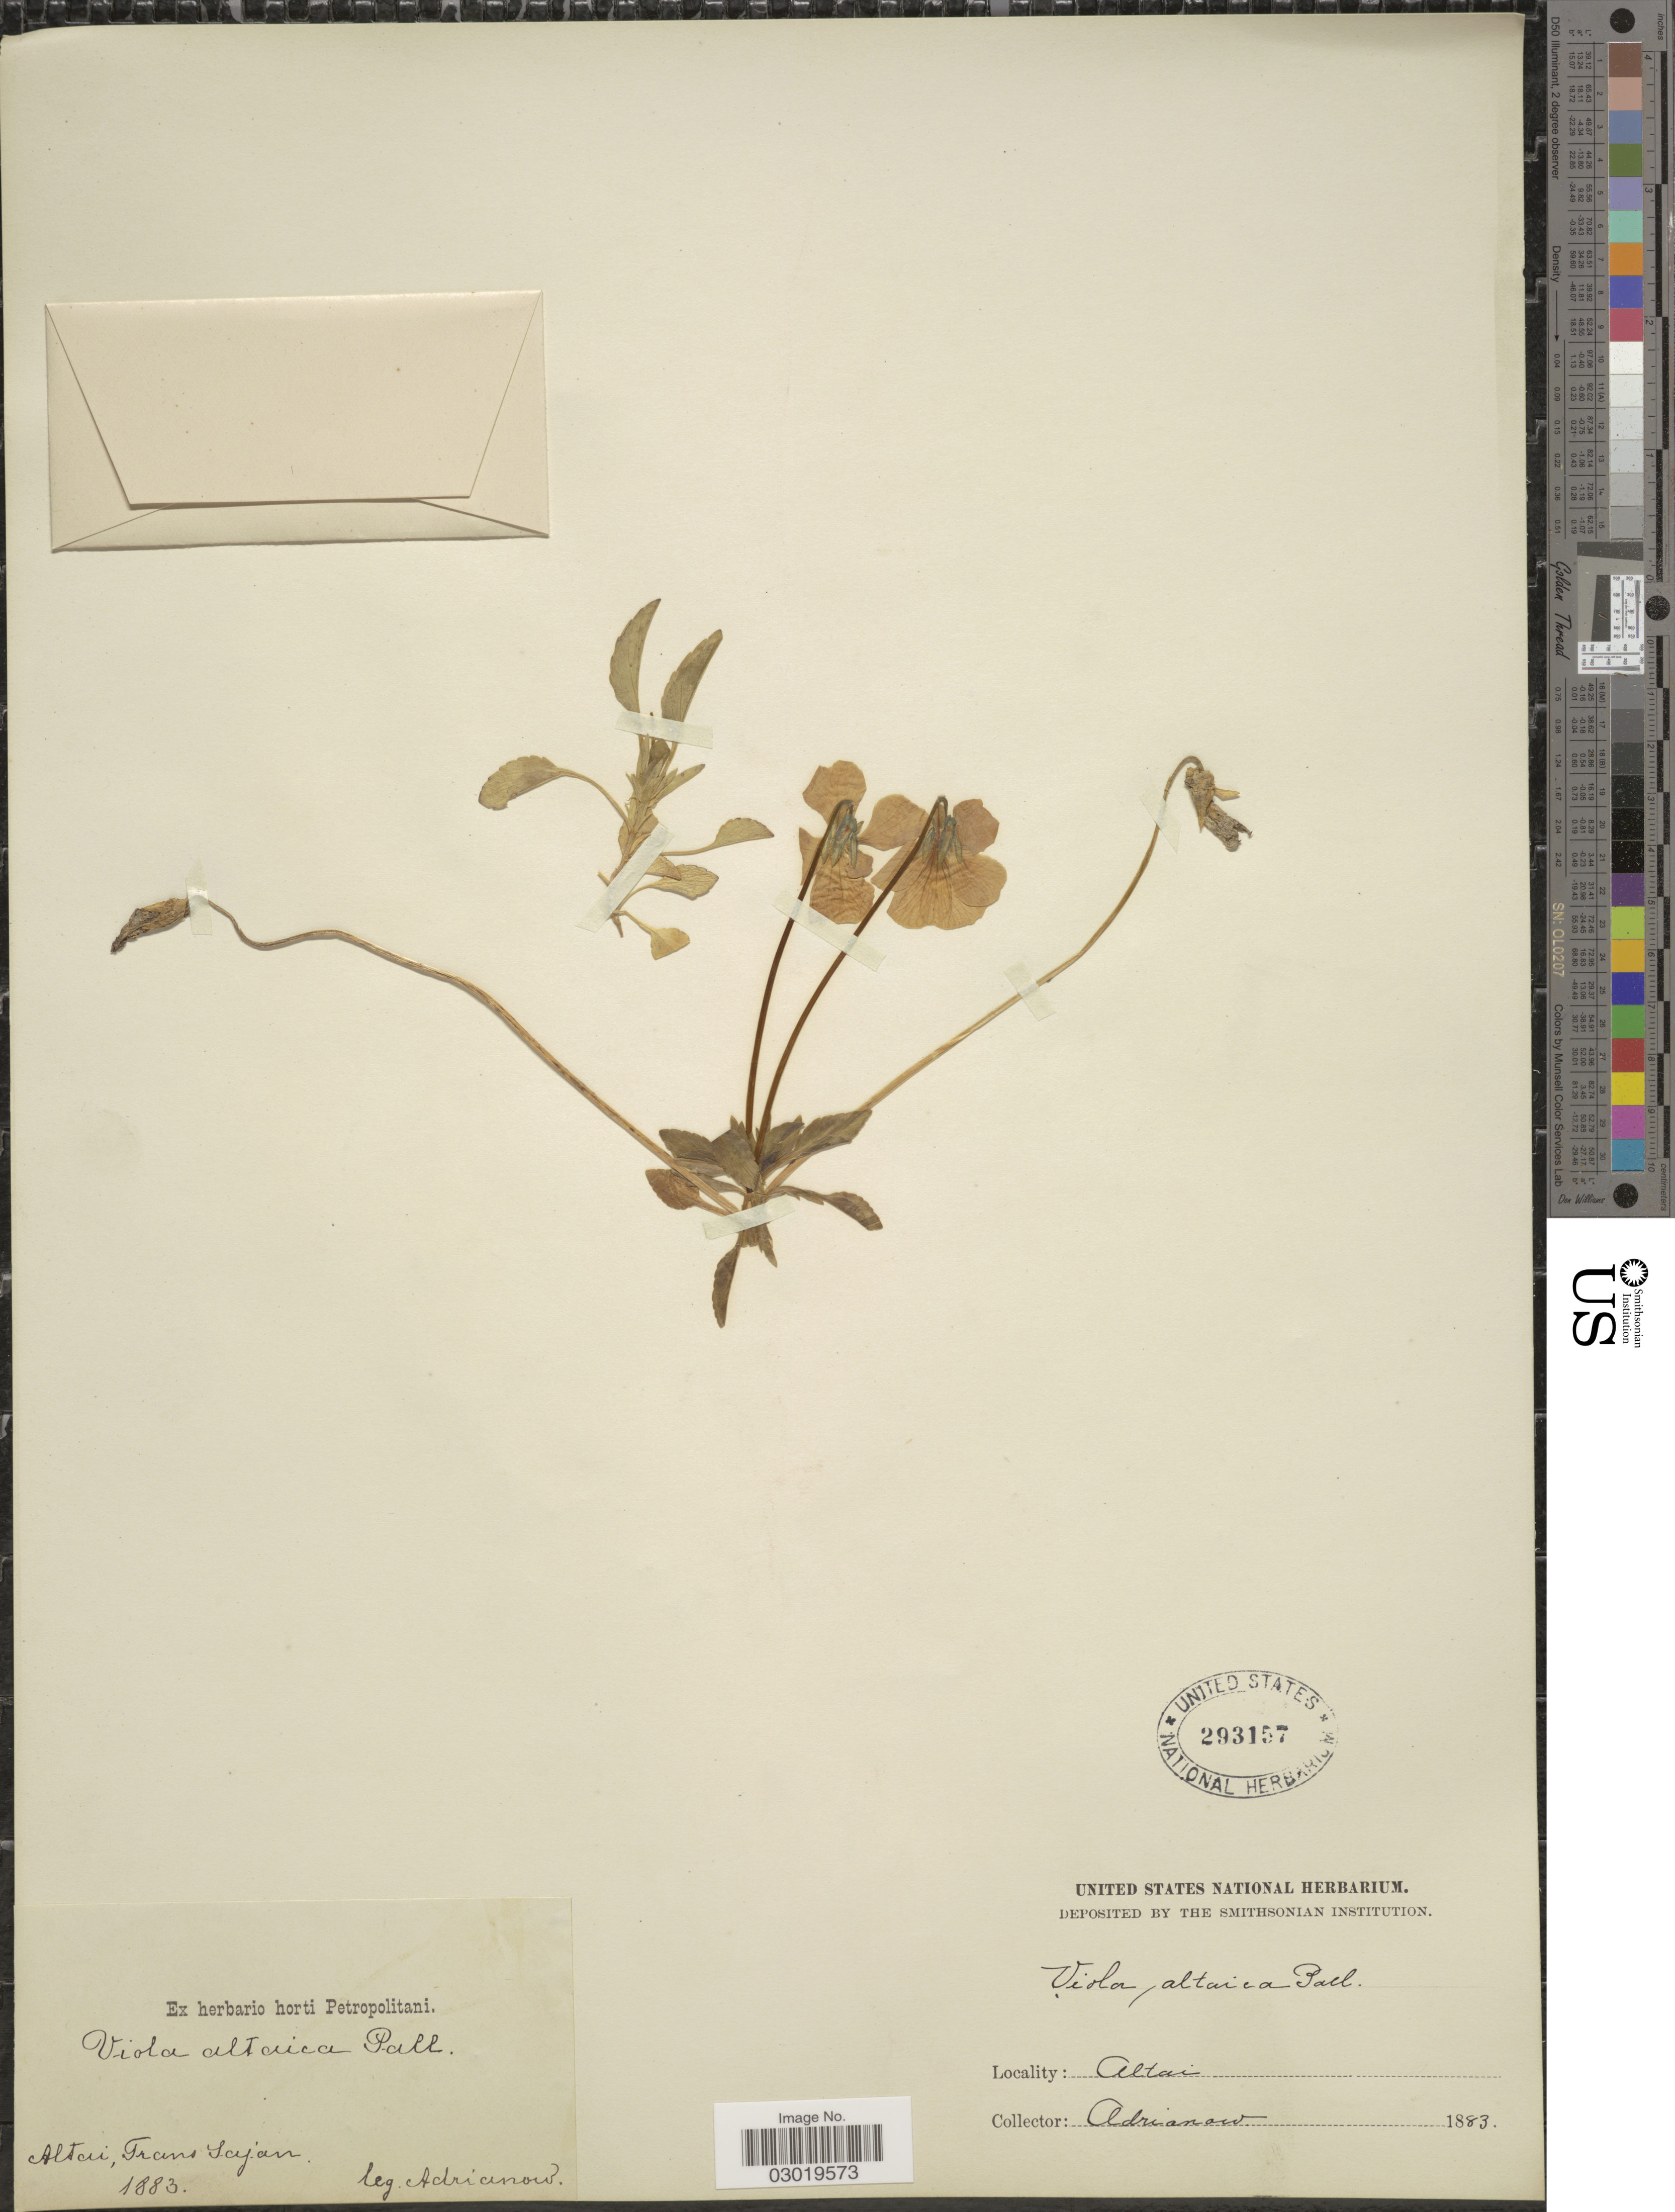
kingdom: Plantae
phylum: Tracheophyta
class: Magnoliopsida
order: Malpighiales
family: Violaceae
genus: Viola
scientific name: Viola altaica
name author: Ker Gawl.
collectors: -- Adrianow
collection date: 1883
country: Russian Federation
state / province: Altai Republic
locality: Altai, Trans Sajan.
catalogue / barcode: US 293157